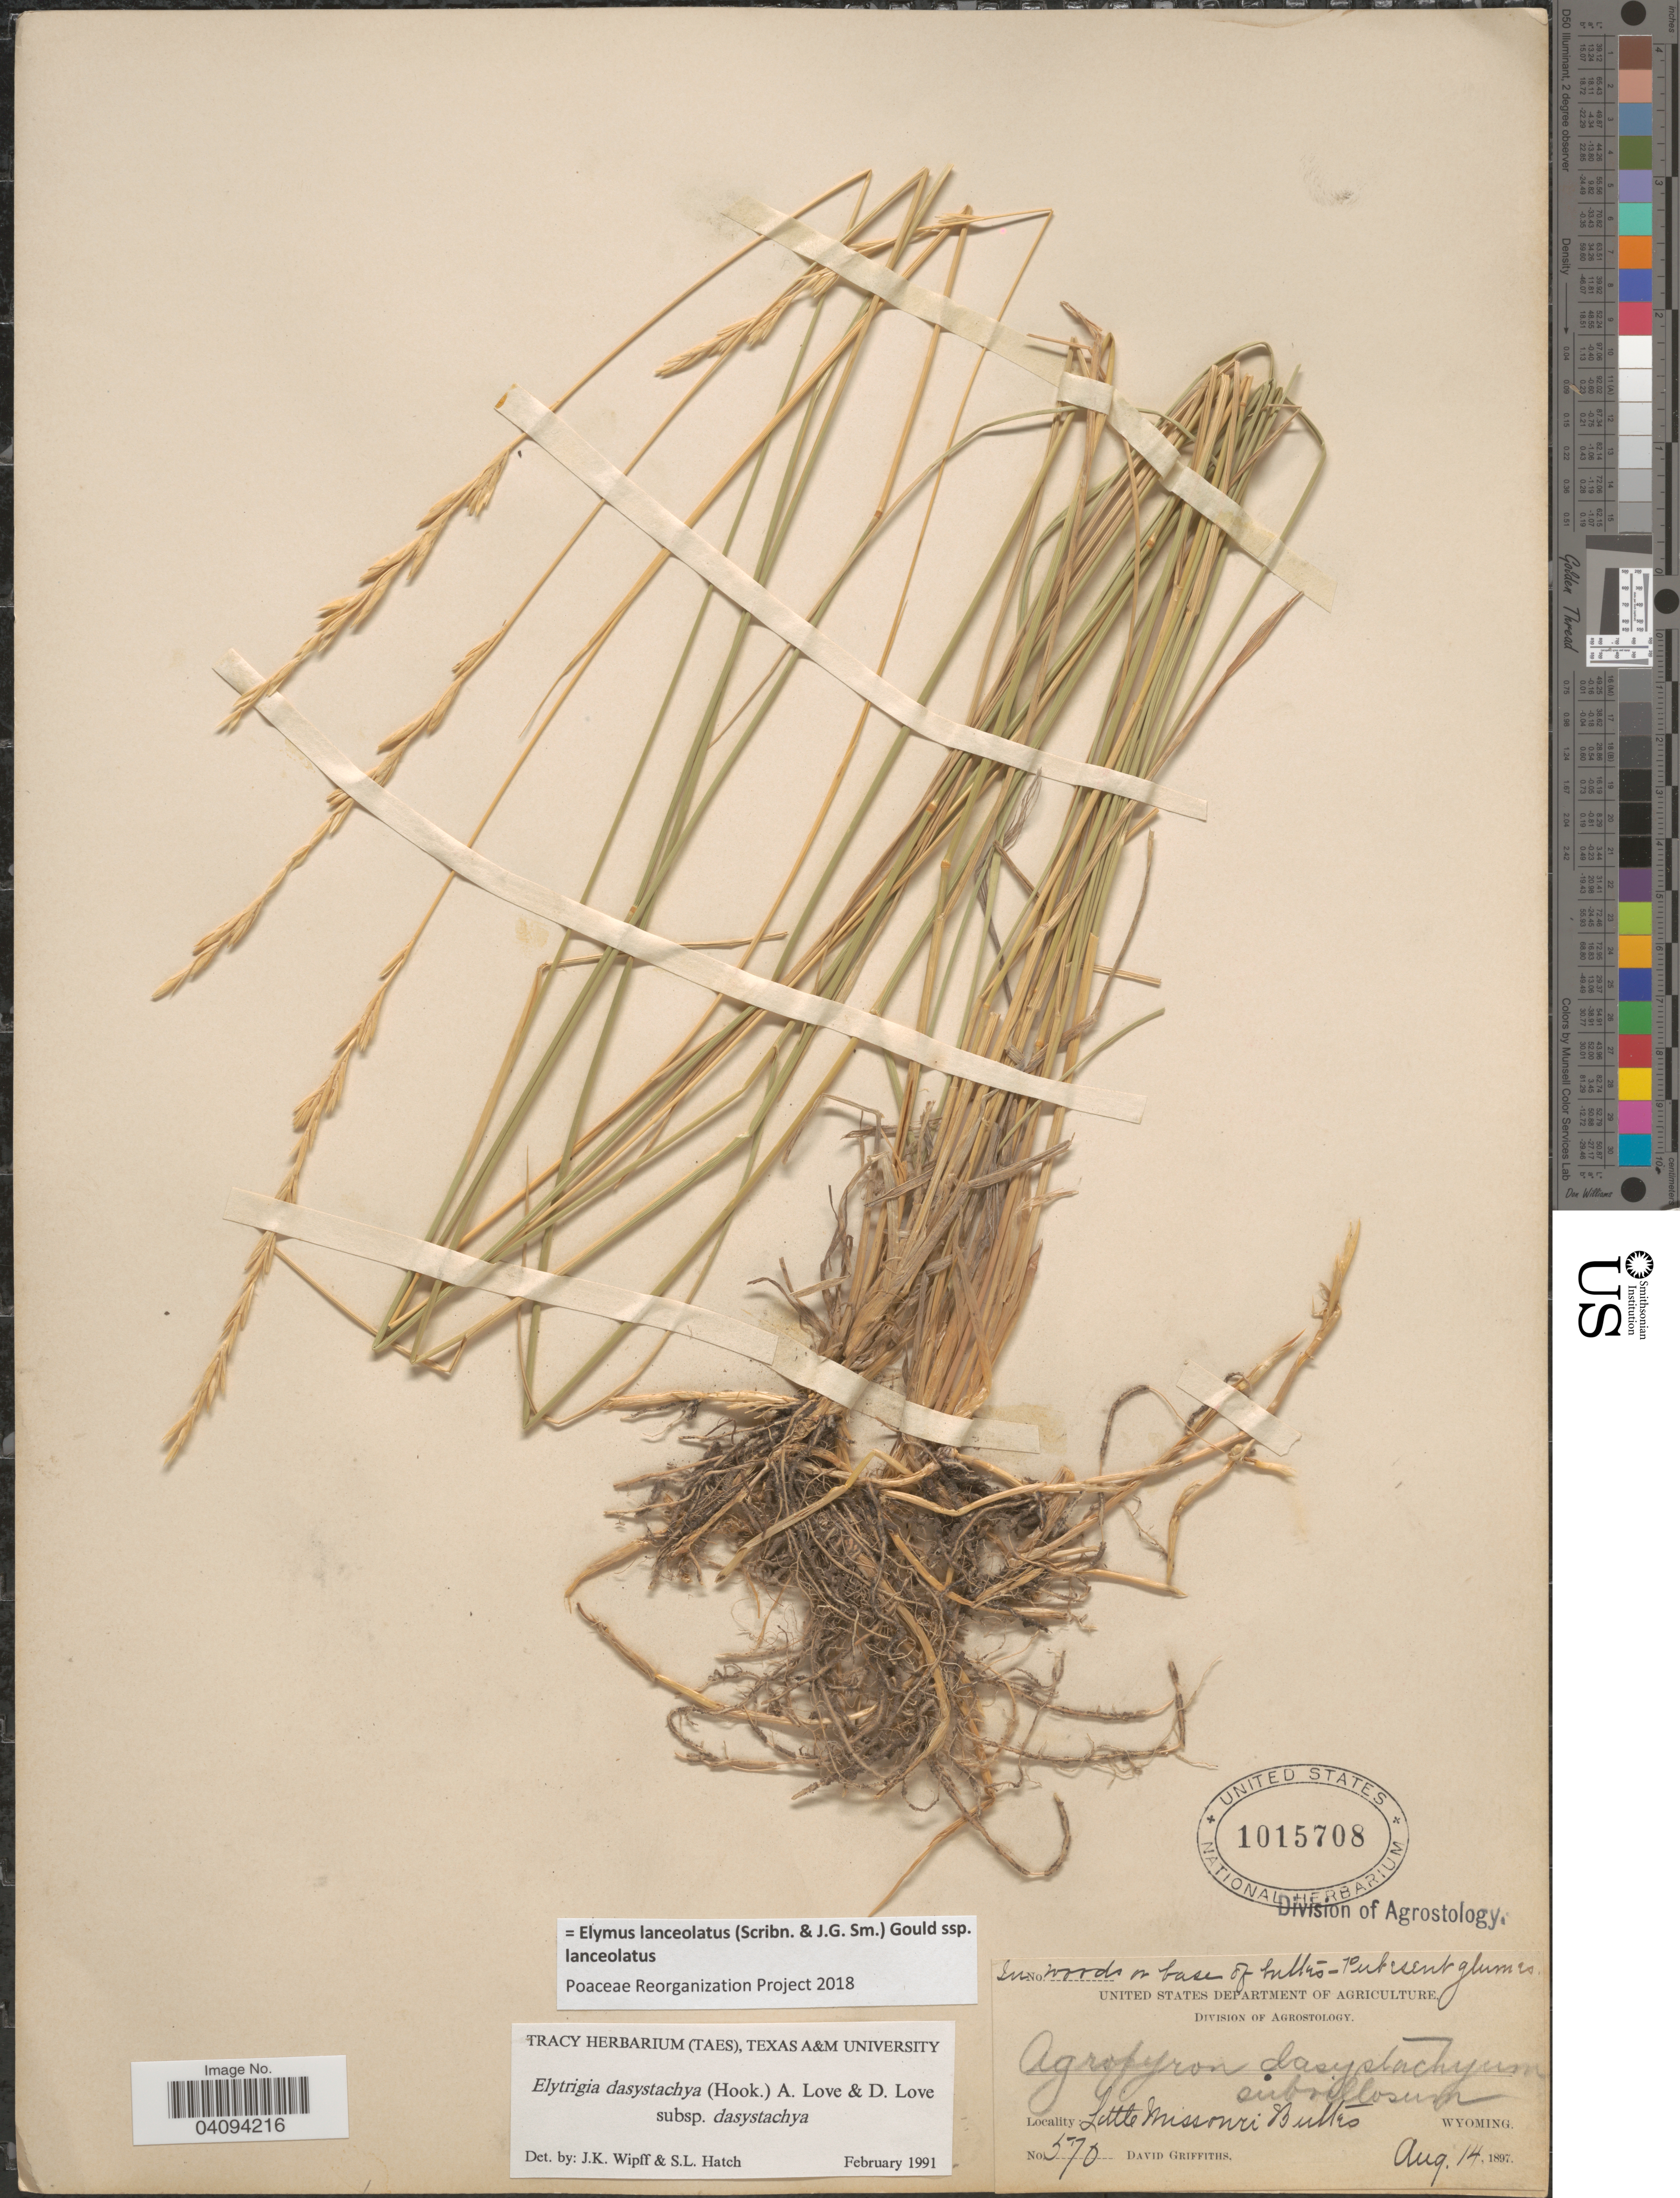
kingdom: Plantae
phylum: Tracheophyta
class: Liliopsida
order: Poales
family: Poaceae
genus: Elymus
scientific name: Elymus lanceolatus subsp. lanceolatus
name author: (Scribn. & J.G. Sm.) Gould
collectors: D. Griffiths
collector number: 570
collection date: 1897-08-14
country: United States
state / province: Wyoming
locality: In woods on base of buttes8 - Pubesent glumes. Little Missouri Buttes.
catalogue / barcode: US 1015708